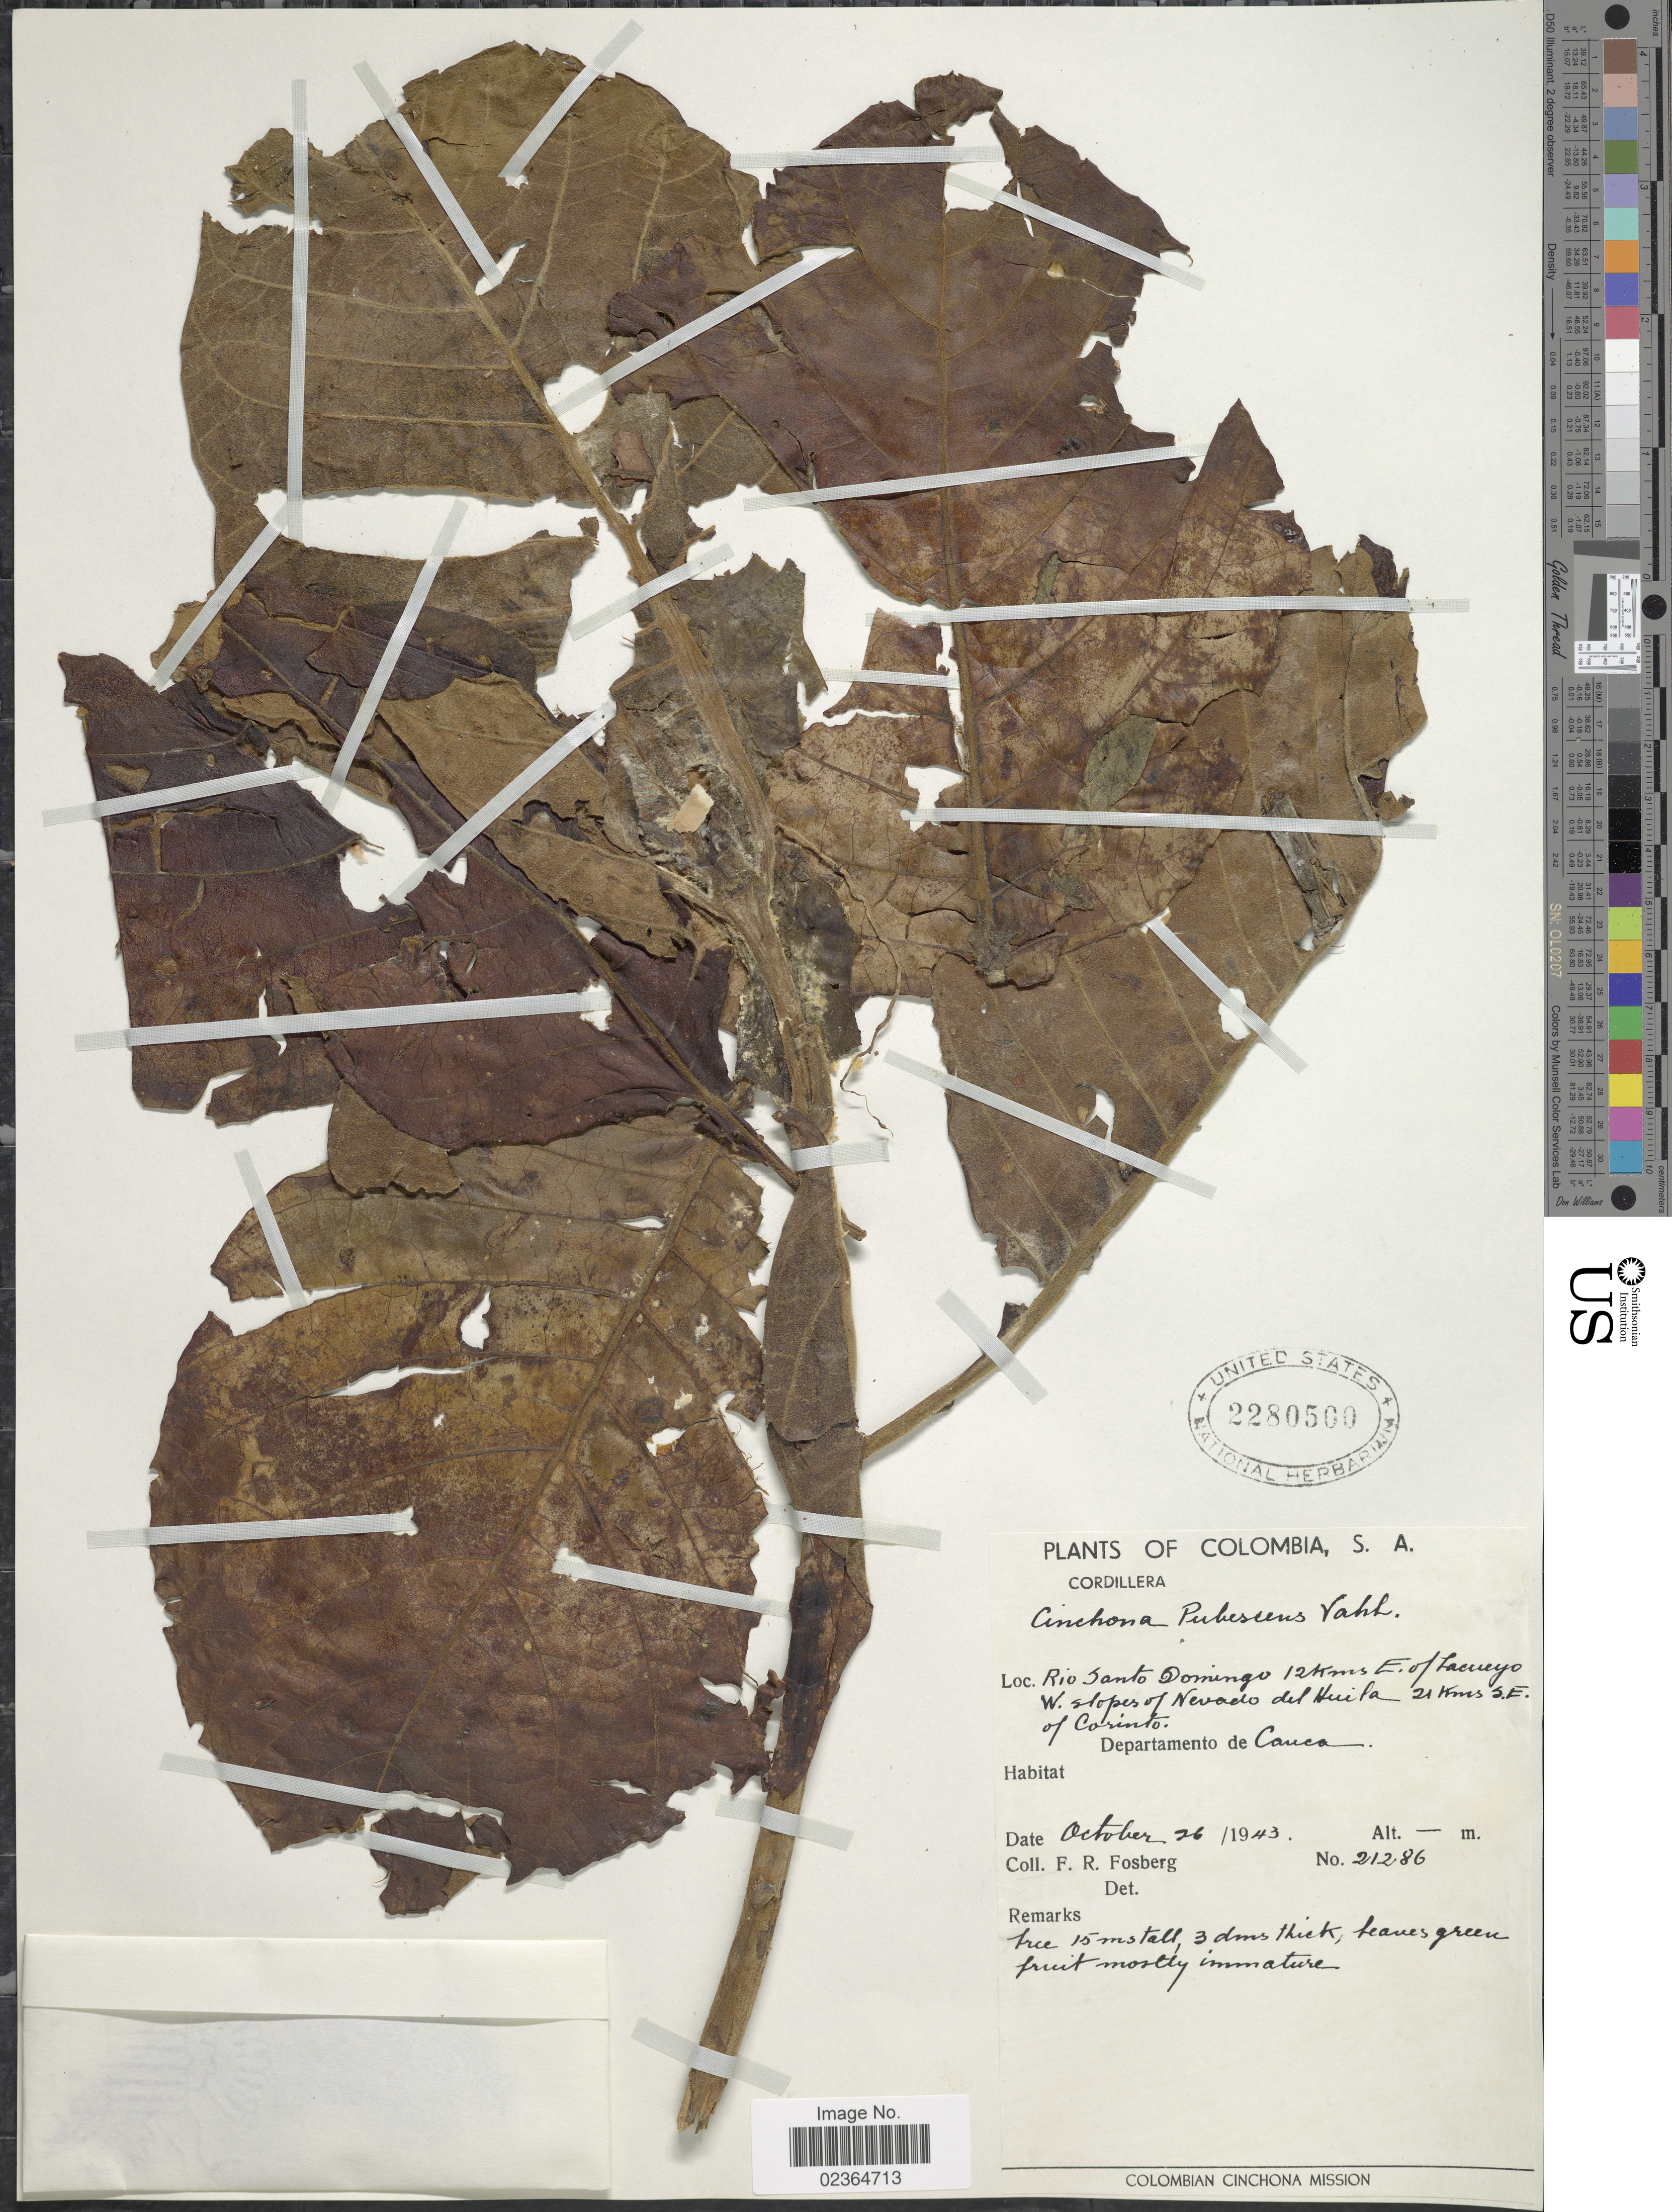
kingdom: Plantae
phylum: Tracheophyta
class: Magnoliopsida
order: Gentianales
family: Rubiaceae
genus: Cinchona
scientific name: Cinchona pubescens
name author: Vahl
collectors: F. R. Fosberg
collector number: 21286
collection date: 1943-10-26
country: Colombia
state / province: Cauca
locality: Cordillera. Río Santo Domingo 12 Kms E. of Tacueyo W. slopes of Nevado del Huila 21 Kms. S.E. of Corinto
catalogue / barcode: US 2280500